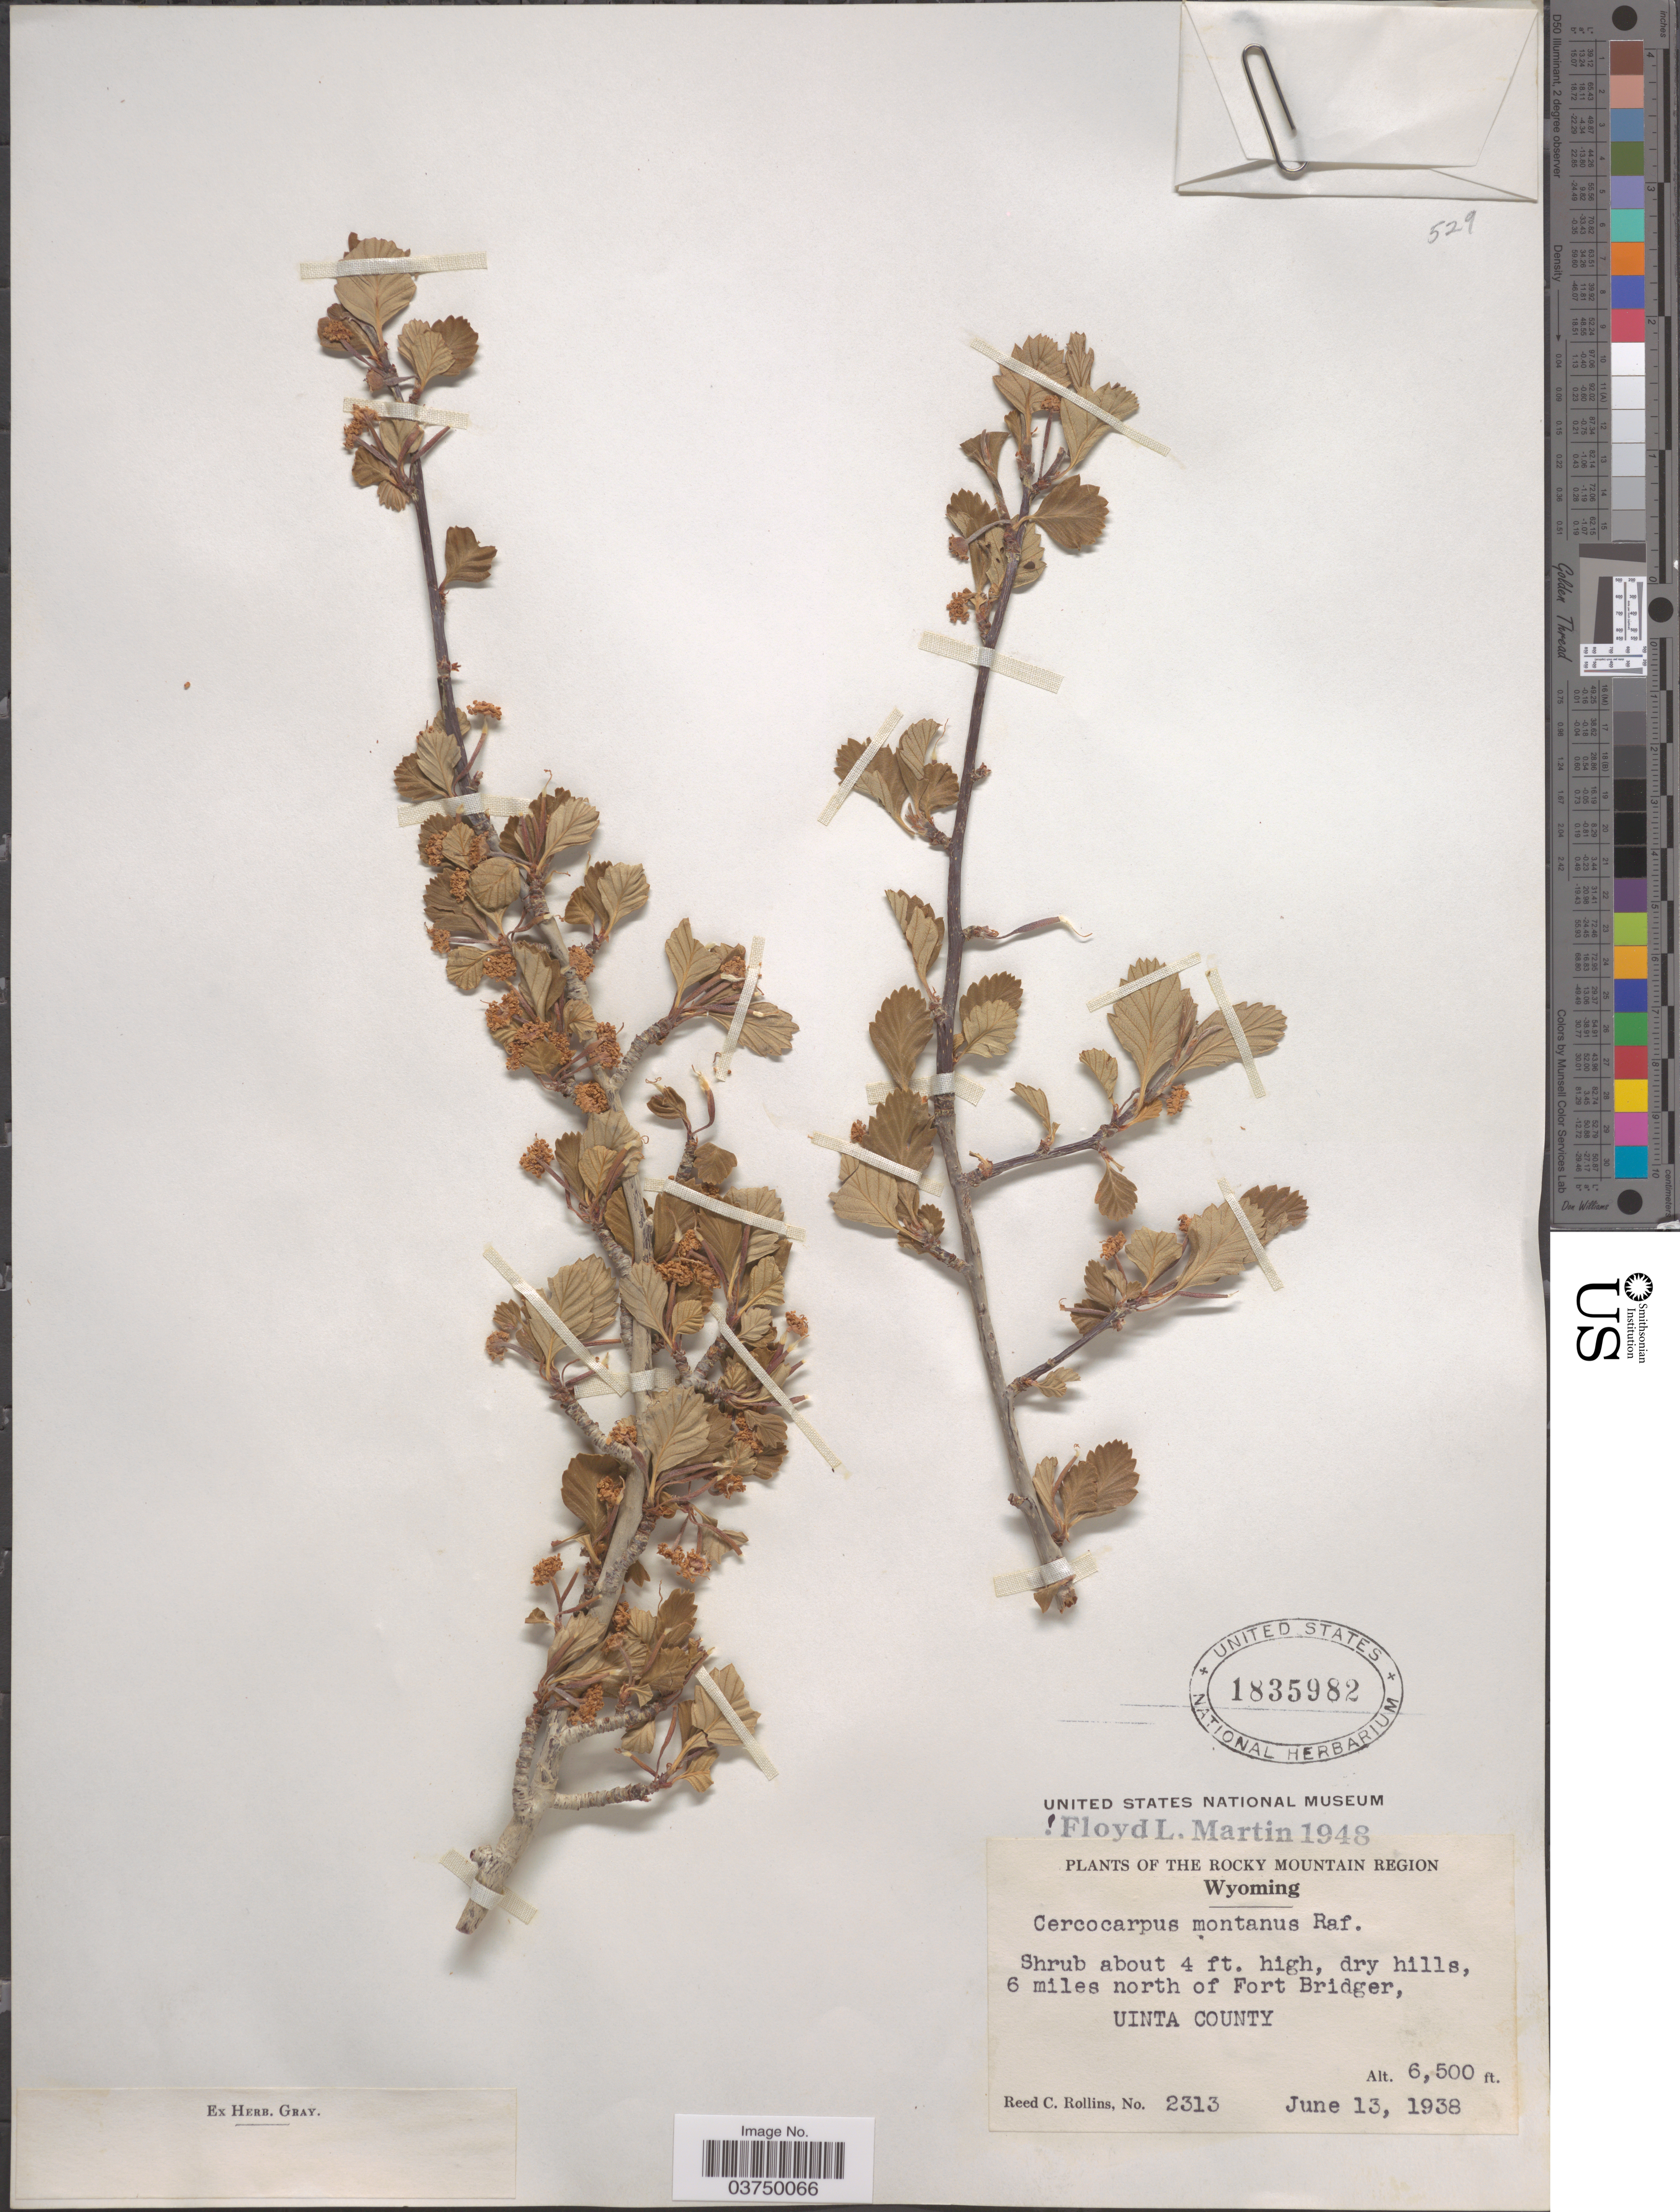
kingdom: Plantae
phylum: Tracheophyta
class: Magnoliopsida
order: Rosales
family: Rosaceae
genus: Cercocarpus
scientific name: Cercocarpus montanus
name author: Raf.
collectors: R. C. Rollins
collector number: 2313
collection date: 1938-06-13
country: United States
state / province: Wyoming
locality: The Rocky Mountain Region. 6 miles north of Fort Bridger, Uinta County.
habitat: dry hills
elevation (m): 1981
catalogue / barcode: US 1835982